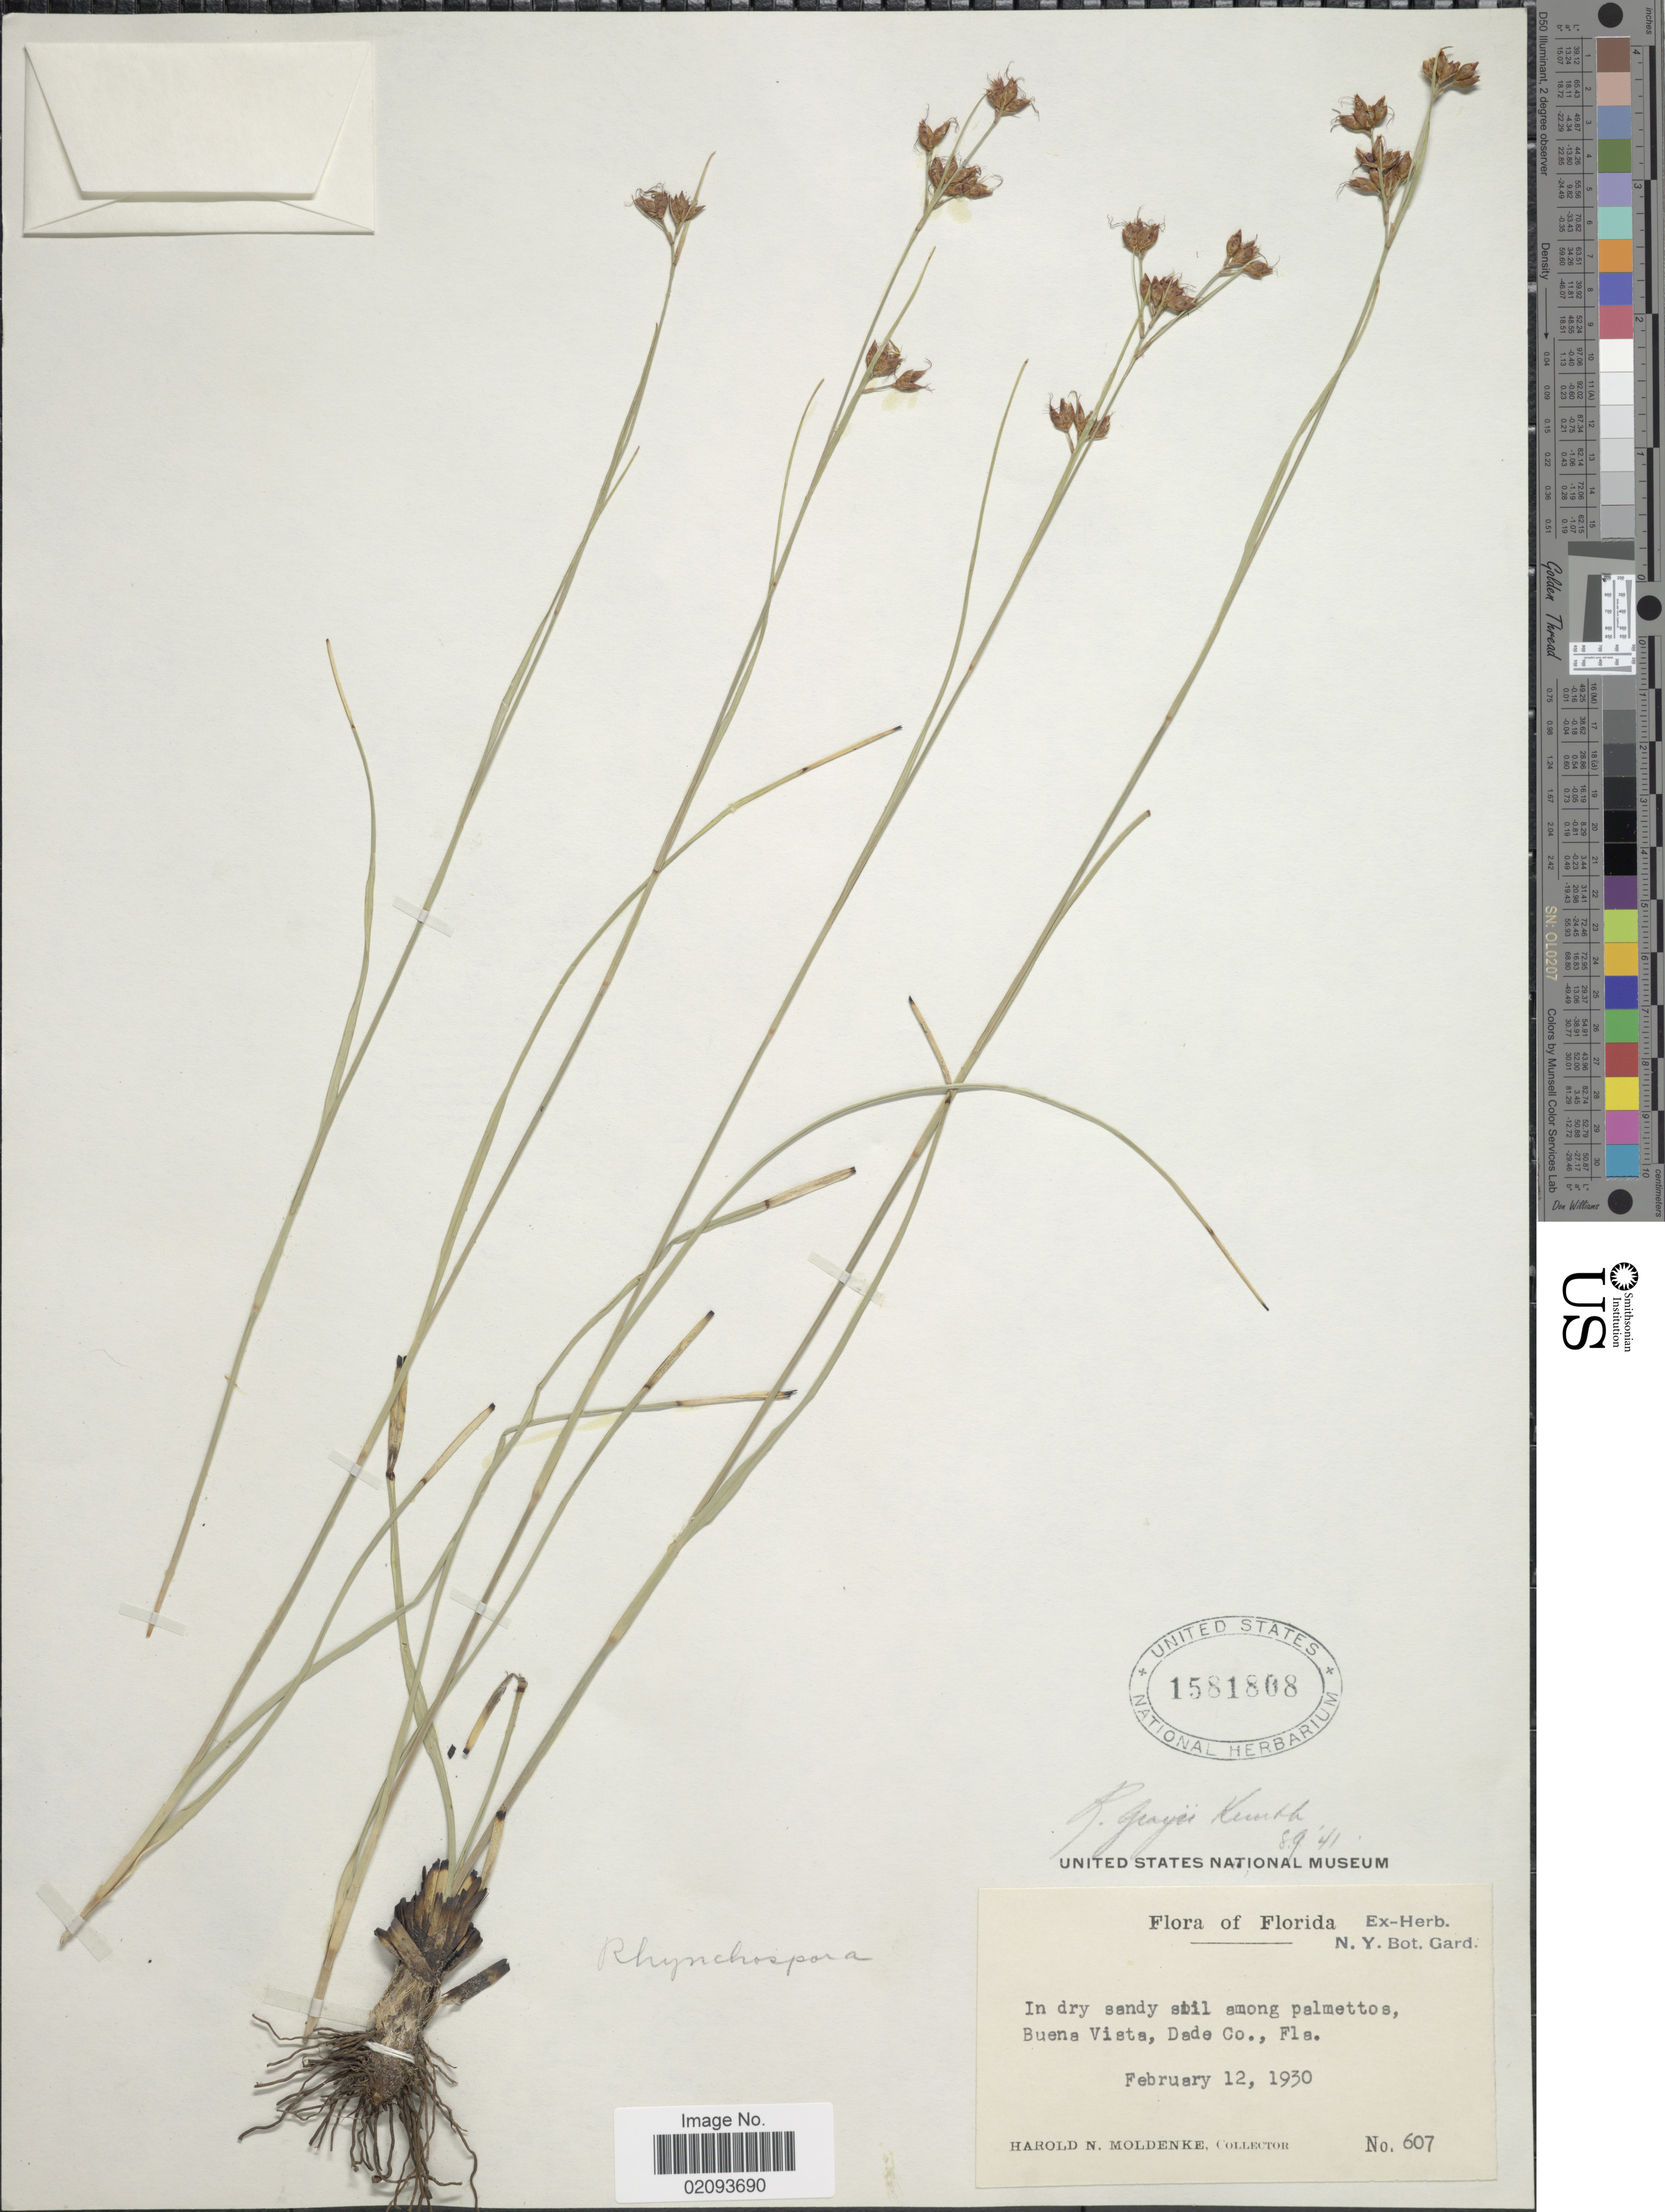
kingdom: Plantae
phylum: Tracheophyta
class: Liliopsida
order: Poales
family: Cyperaceae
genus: Rhynchospora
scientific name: Rhynchospora grayi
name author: Kunth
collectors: H. N. Moldenke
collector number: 607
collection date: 1930-02-12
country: United States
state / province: Florida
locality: Buena Vista, Dade Co.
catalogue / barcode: US 1581808